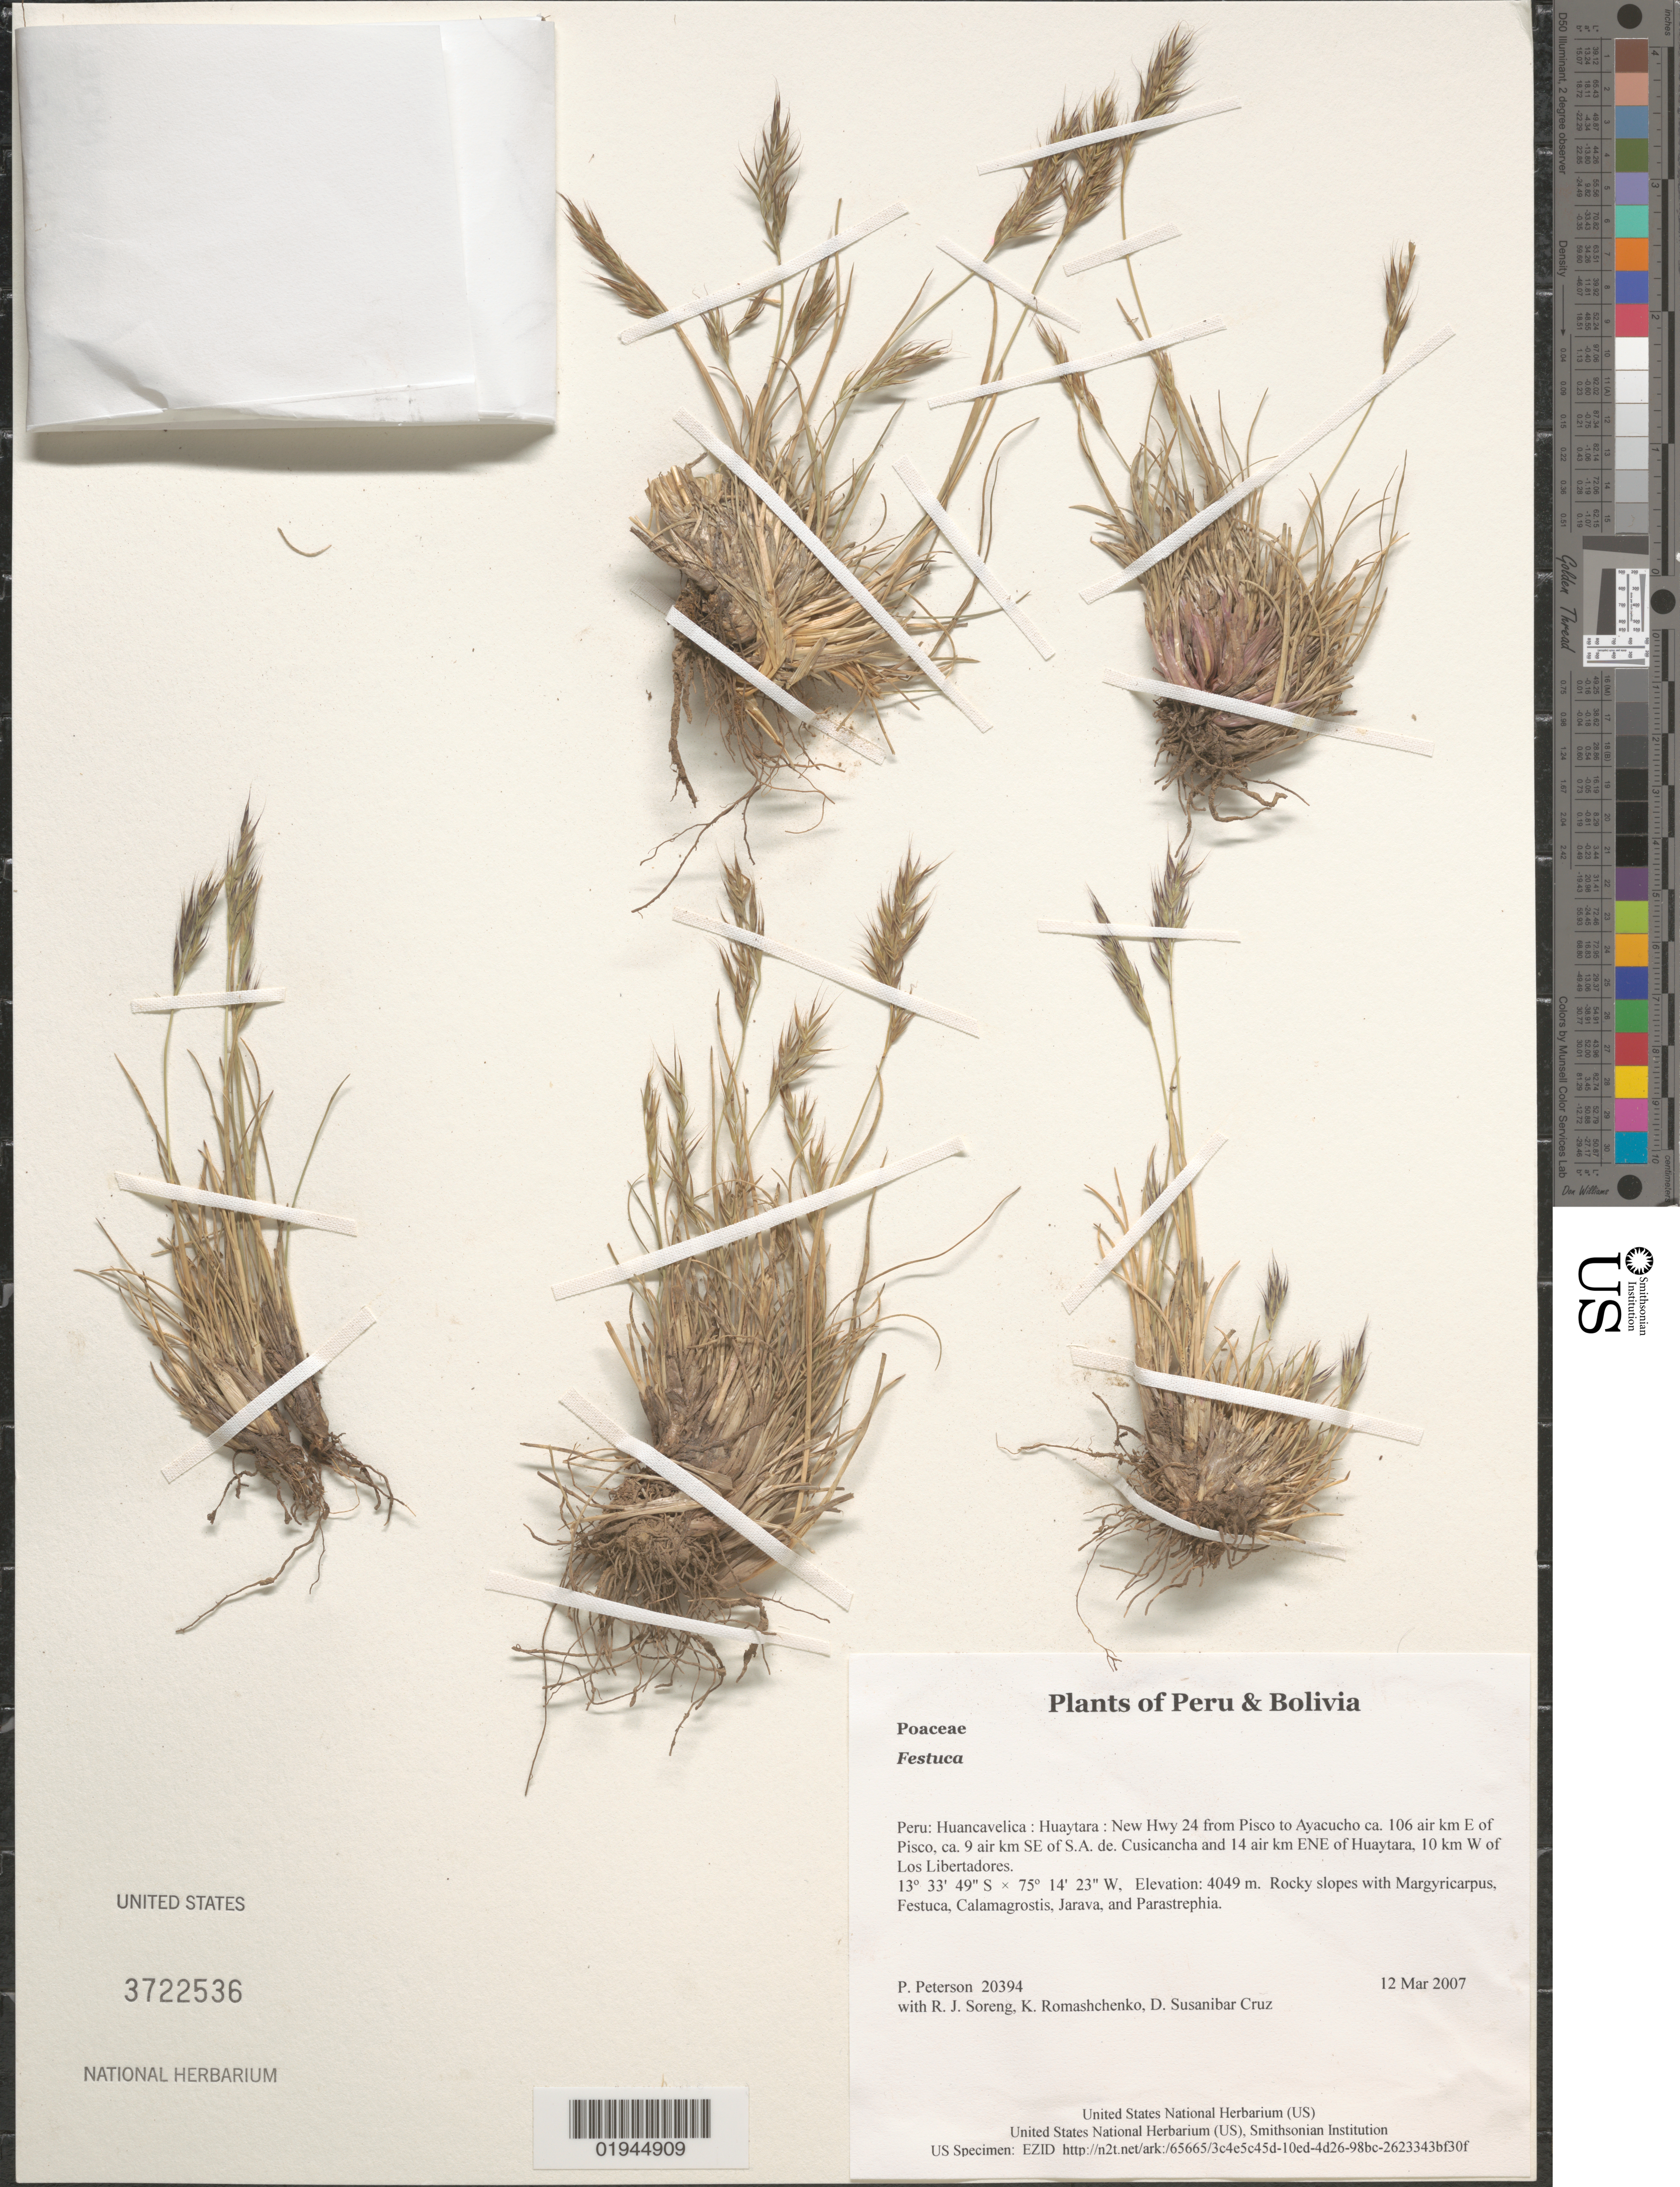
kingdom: Plantae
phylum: Tracheophyta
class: Liliopsida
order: Poales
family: Poaceae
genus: Festuca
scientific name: Festuca sp.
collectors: P. M. Peterson, R. J. Soreng, K. Romashchenko & D. Susanibar Cruz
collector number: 20394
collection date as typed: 12 Mar 2007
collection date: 2007-03-12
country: Peru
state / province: Huancavelica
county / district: Huaytara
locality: New Hwy 24 from Pisco to Ayacucho ca. 106 air km E of Pisco, ca. 9 air km SE of S.A. de. Cusicancha and 14 air km ENE of Huaytara, 10 km W of Los Libertadores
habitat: Rocky slopes with Margyricarpus, Festuca, Calamagrostis, Jarava, and Parastrephia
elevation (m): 4049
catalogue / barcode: US 3722536